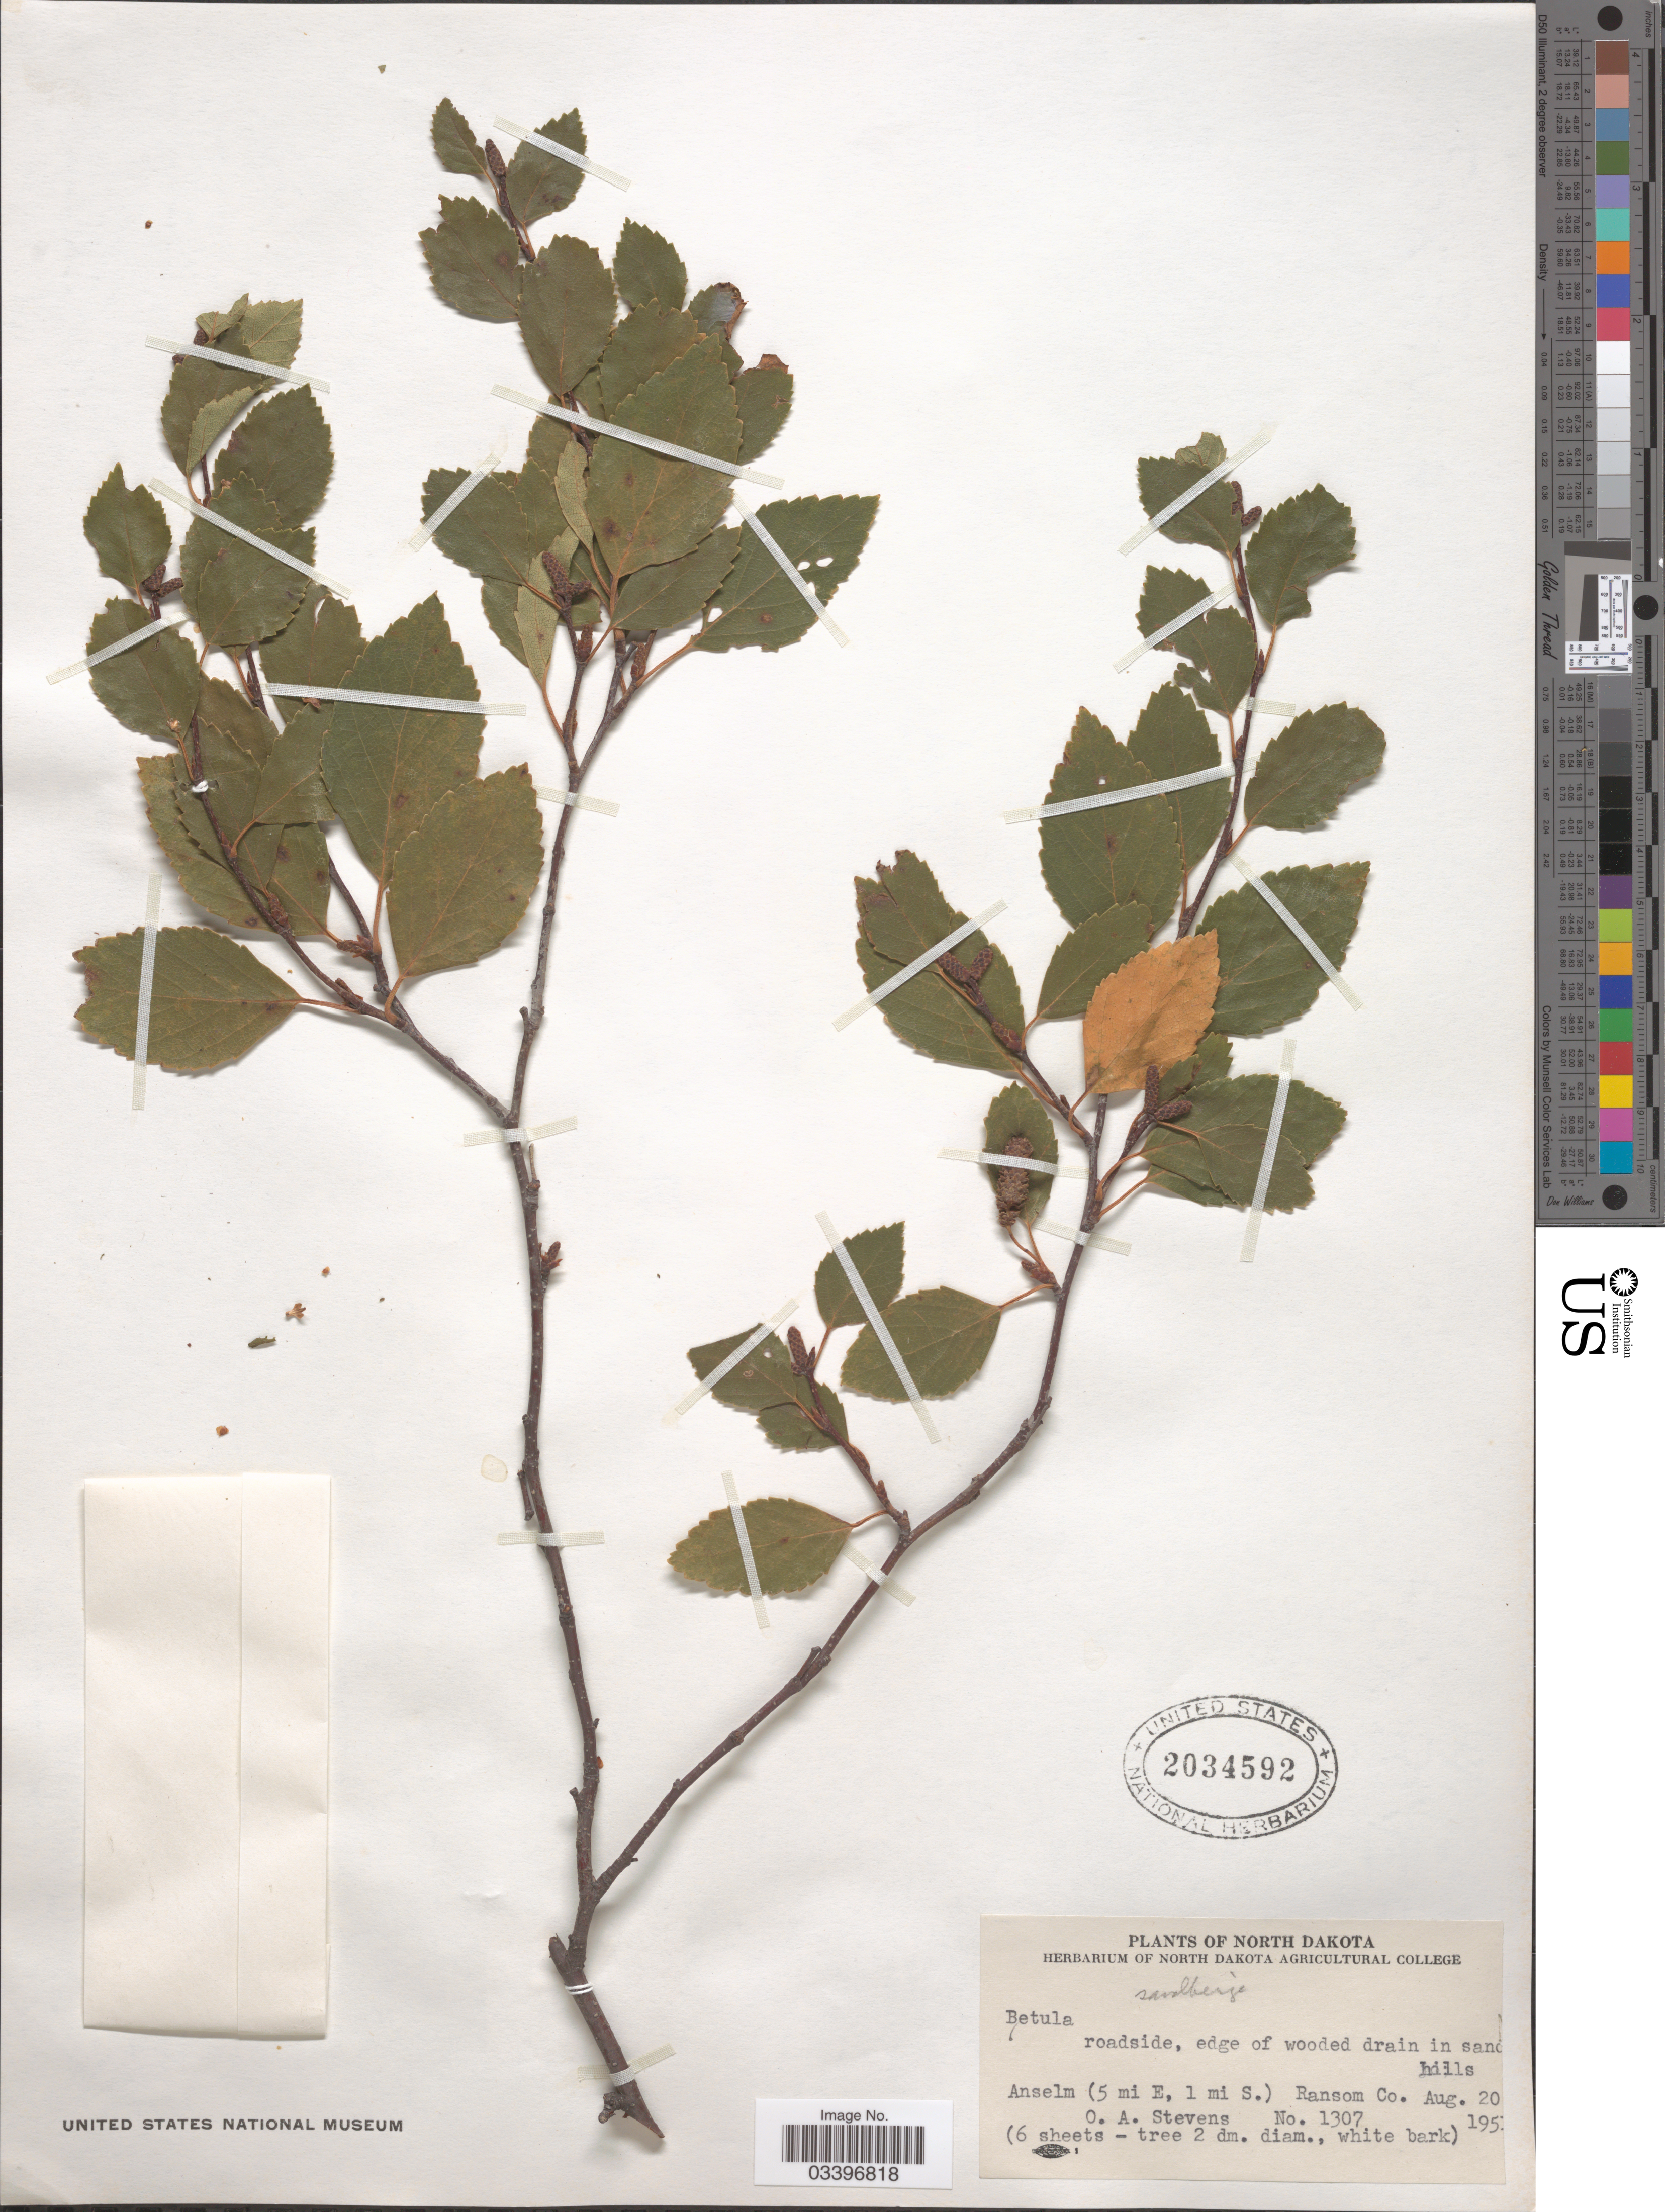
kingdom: Plantae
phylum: Tracheophyta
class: Magnoliopsida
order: Fagales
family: Betulaceae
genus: Betula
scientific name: Betula x sandbergii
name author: Britton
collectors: O. A. Stevens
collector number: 1307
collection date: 1951-08-20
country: United States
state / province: North Dakota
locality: Anselm (5 mi E, 1 mi S.) Ransom Co.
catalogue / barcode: US 2034592